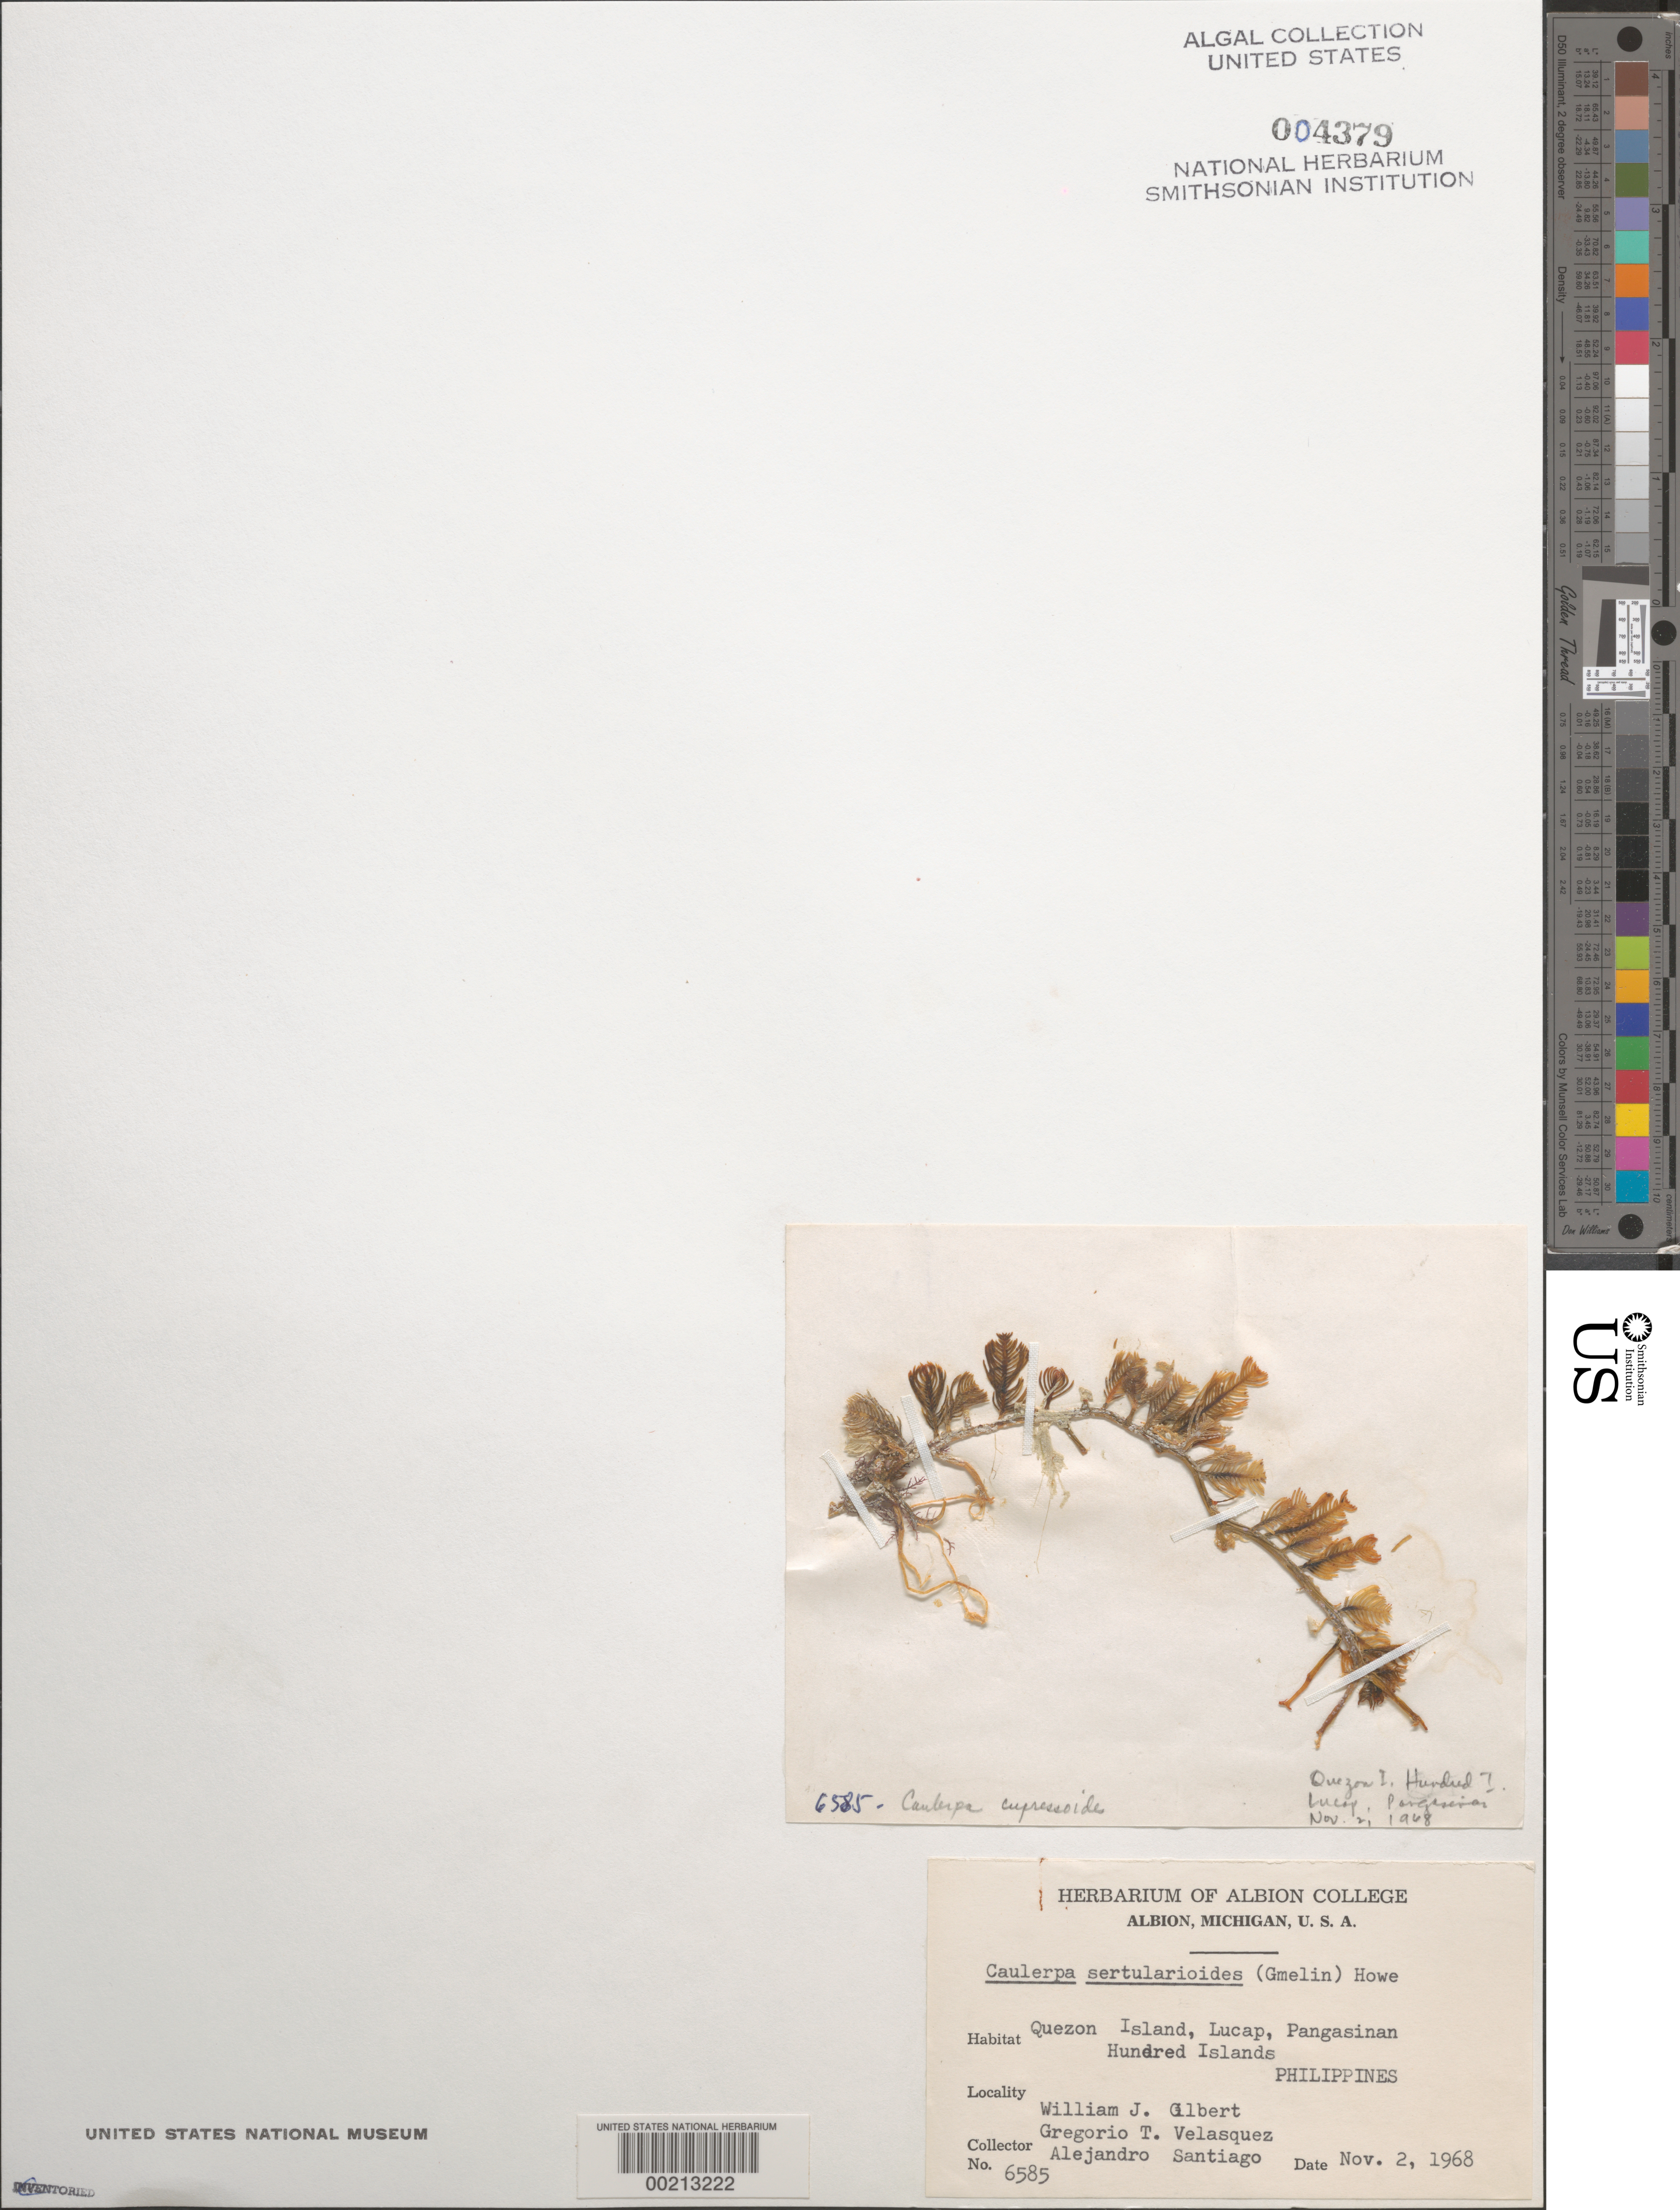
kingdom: Plantae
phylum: Chlorophyta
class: Ulvophyceae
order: Bryopsidales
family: Caulerpaceae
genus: Caulerpa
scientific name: Caulerpa sertularioides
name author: (S.G. Gmel.) M. Howe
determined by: Santiago, A.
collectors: W. J. Gilbert, G. Velasquez & A. Santiago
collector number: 6585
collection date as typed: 02 Nov 1968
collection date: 1968-11-02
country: Philippines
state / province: Ilocos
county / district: Pangasinan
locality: Lucap, quezon island, hundred islands, pangasinan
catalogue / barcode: US 4379